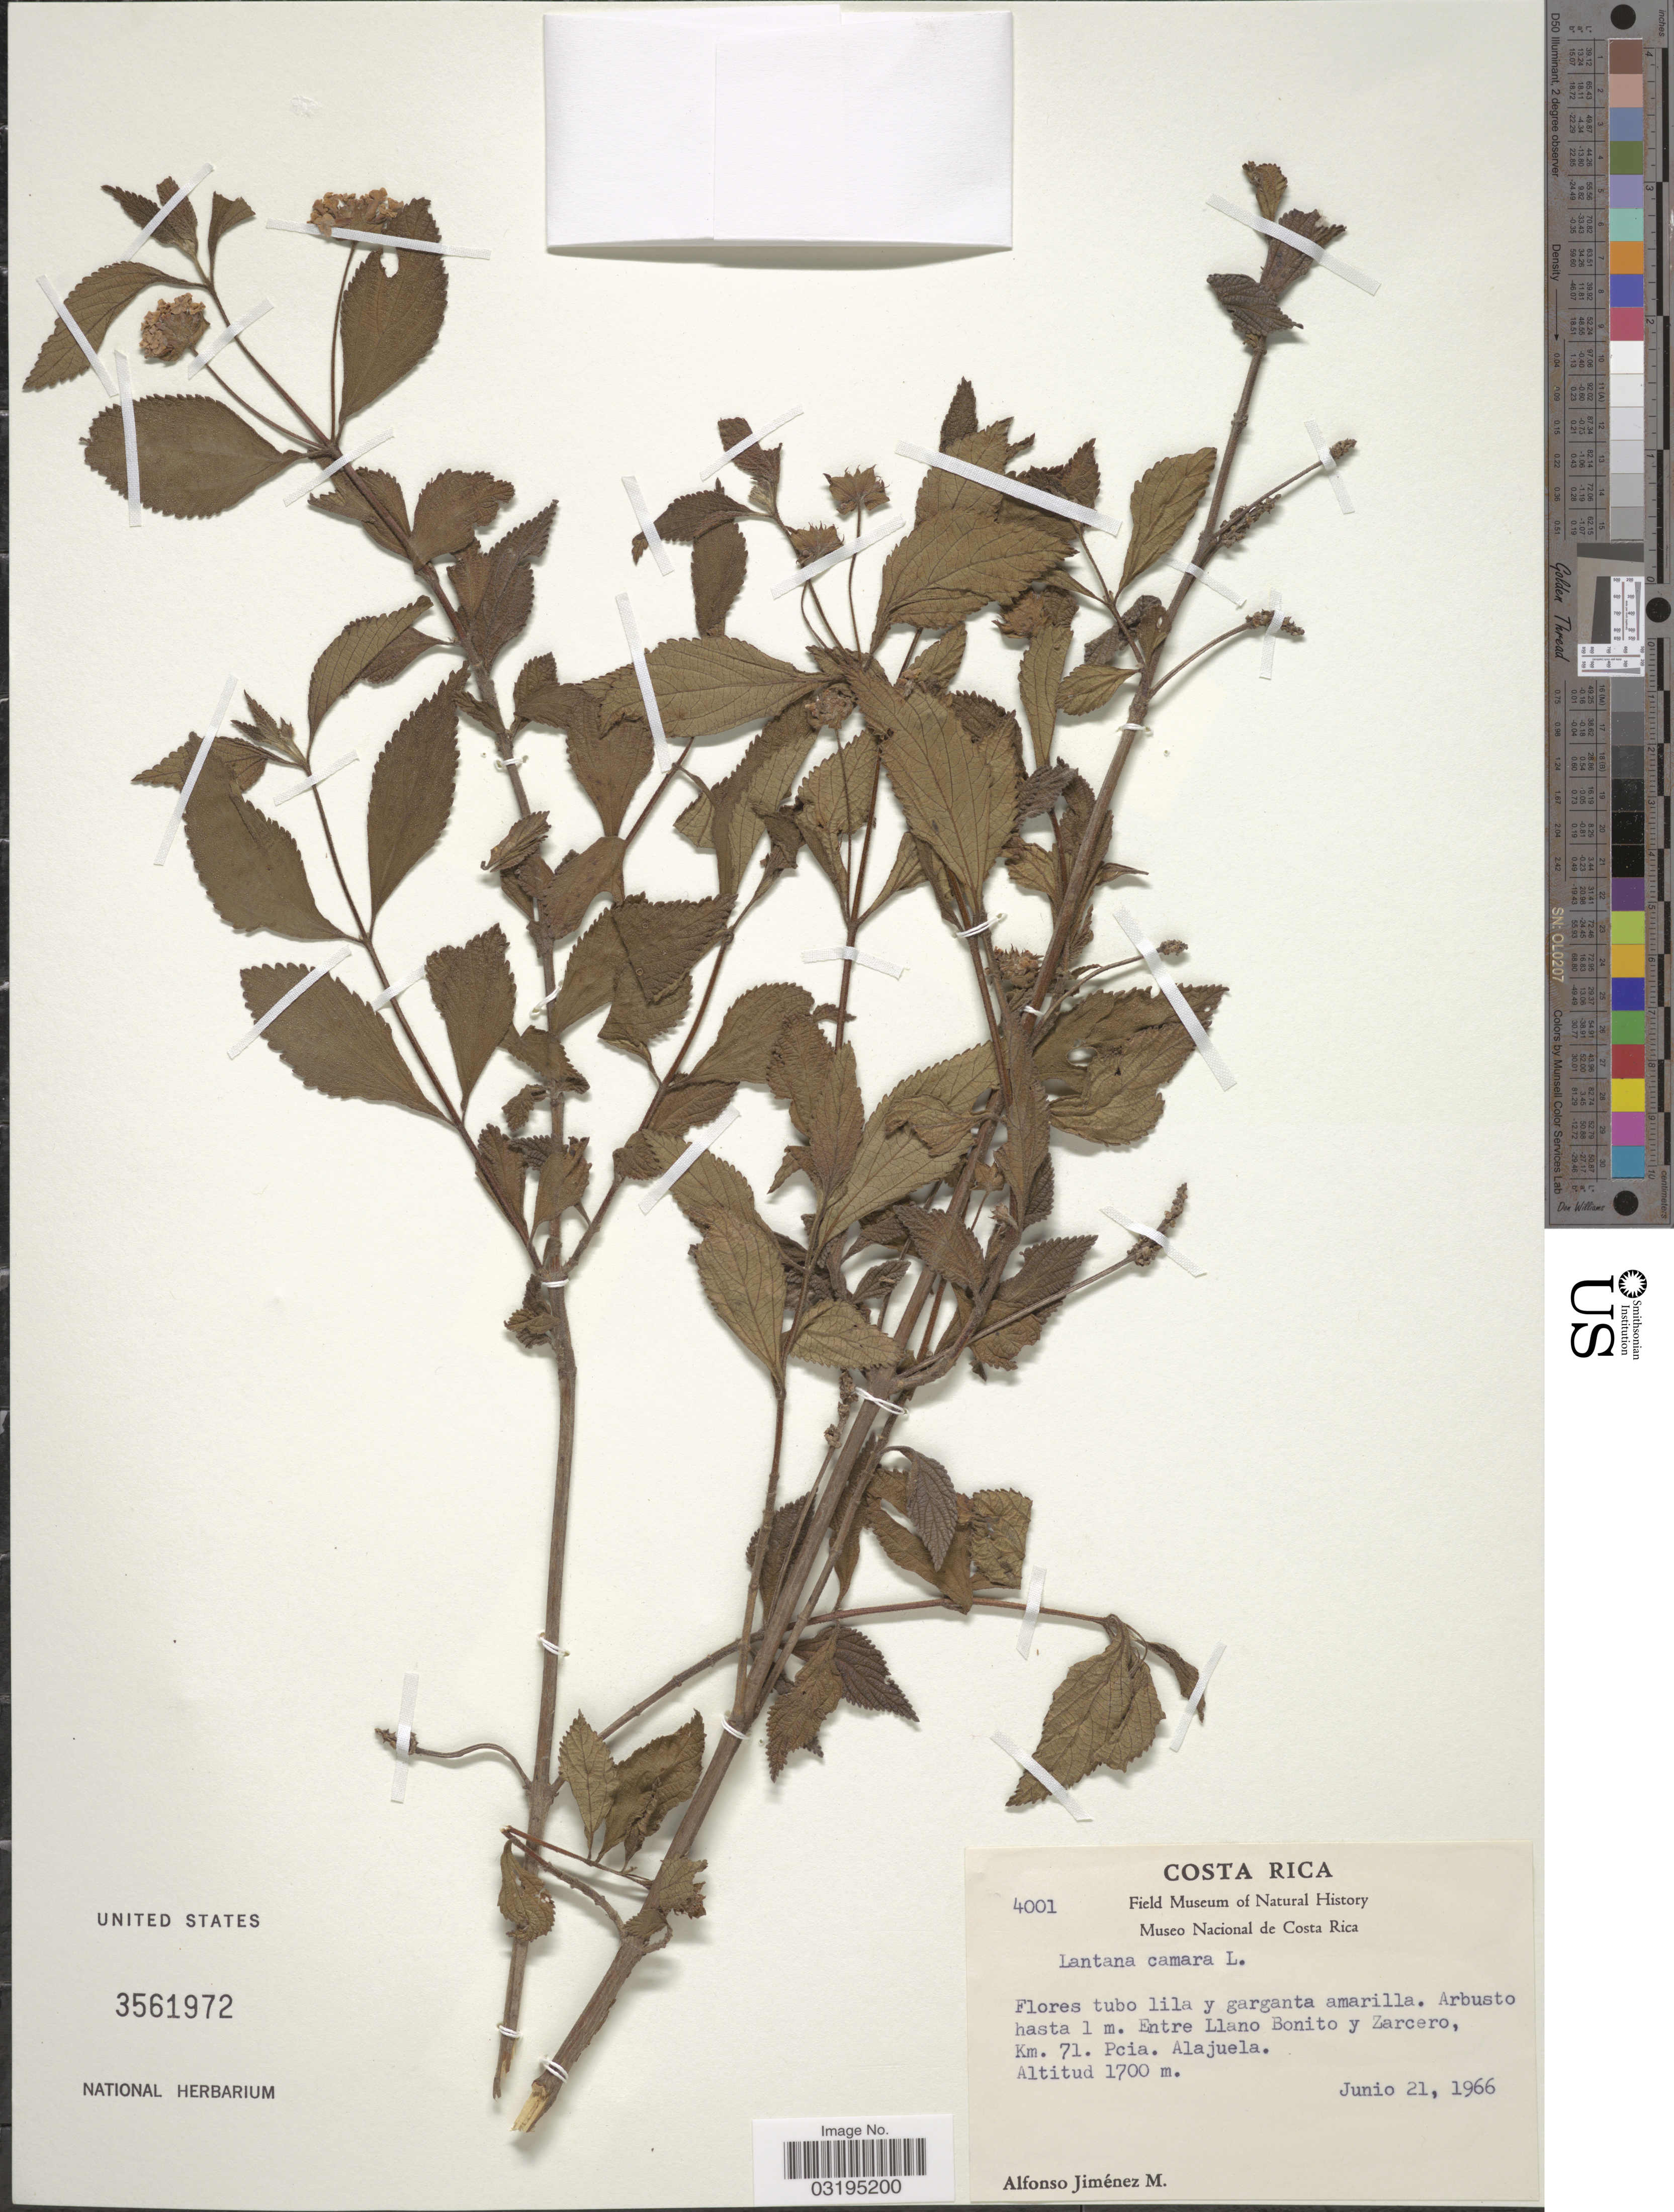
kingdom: Plantae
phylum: Tracheophyta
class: Magnoliopsida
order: Lamiales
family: Verbenaceae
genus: Lantana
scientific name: Lantana camara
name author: L.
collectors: A. Jimenez M.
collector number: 4001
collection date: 1966-06-21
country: Costa Rica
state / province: Alajuela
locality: Entre Llano Bonito y Zarcero, Km. 71. Pcia. Alajuela.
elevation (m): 1700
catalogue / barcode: US 3561972